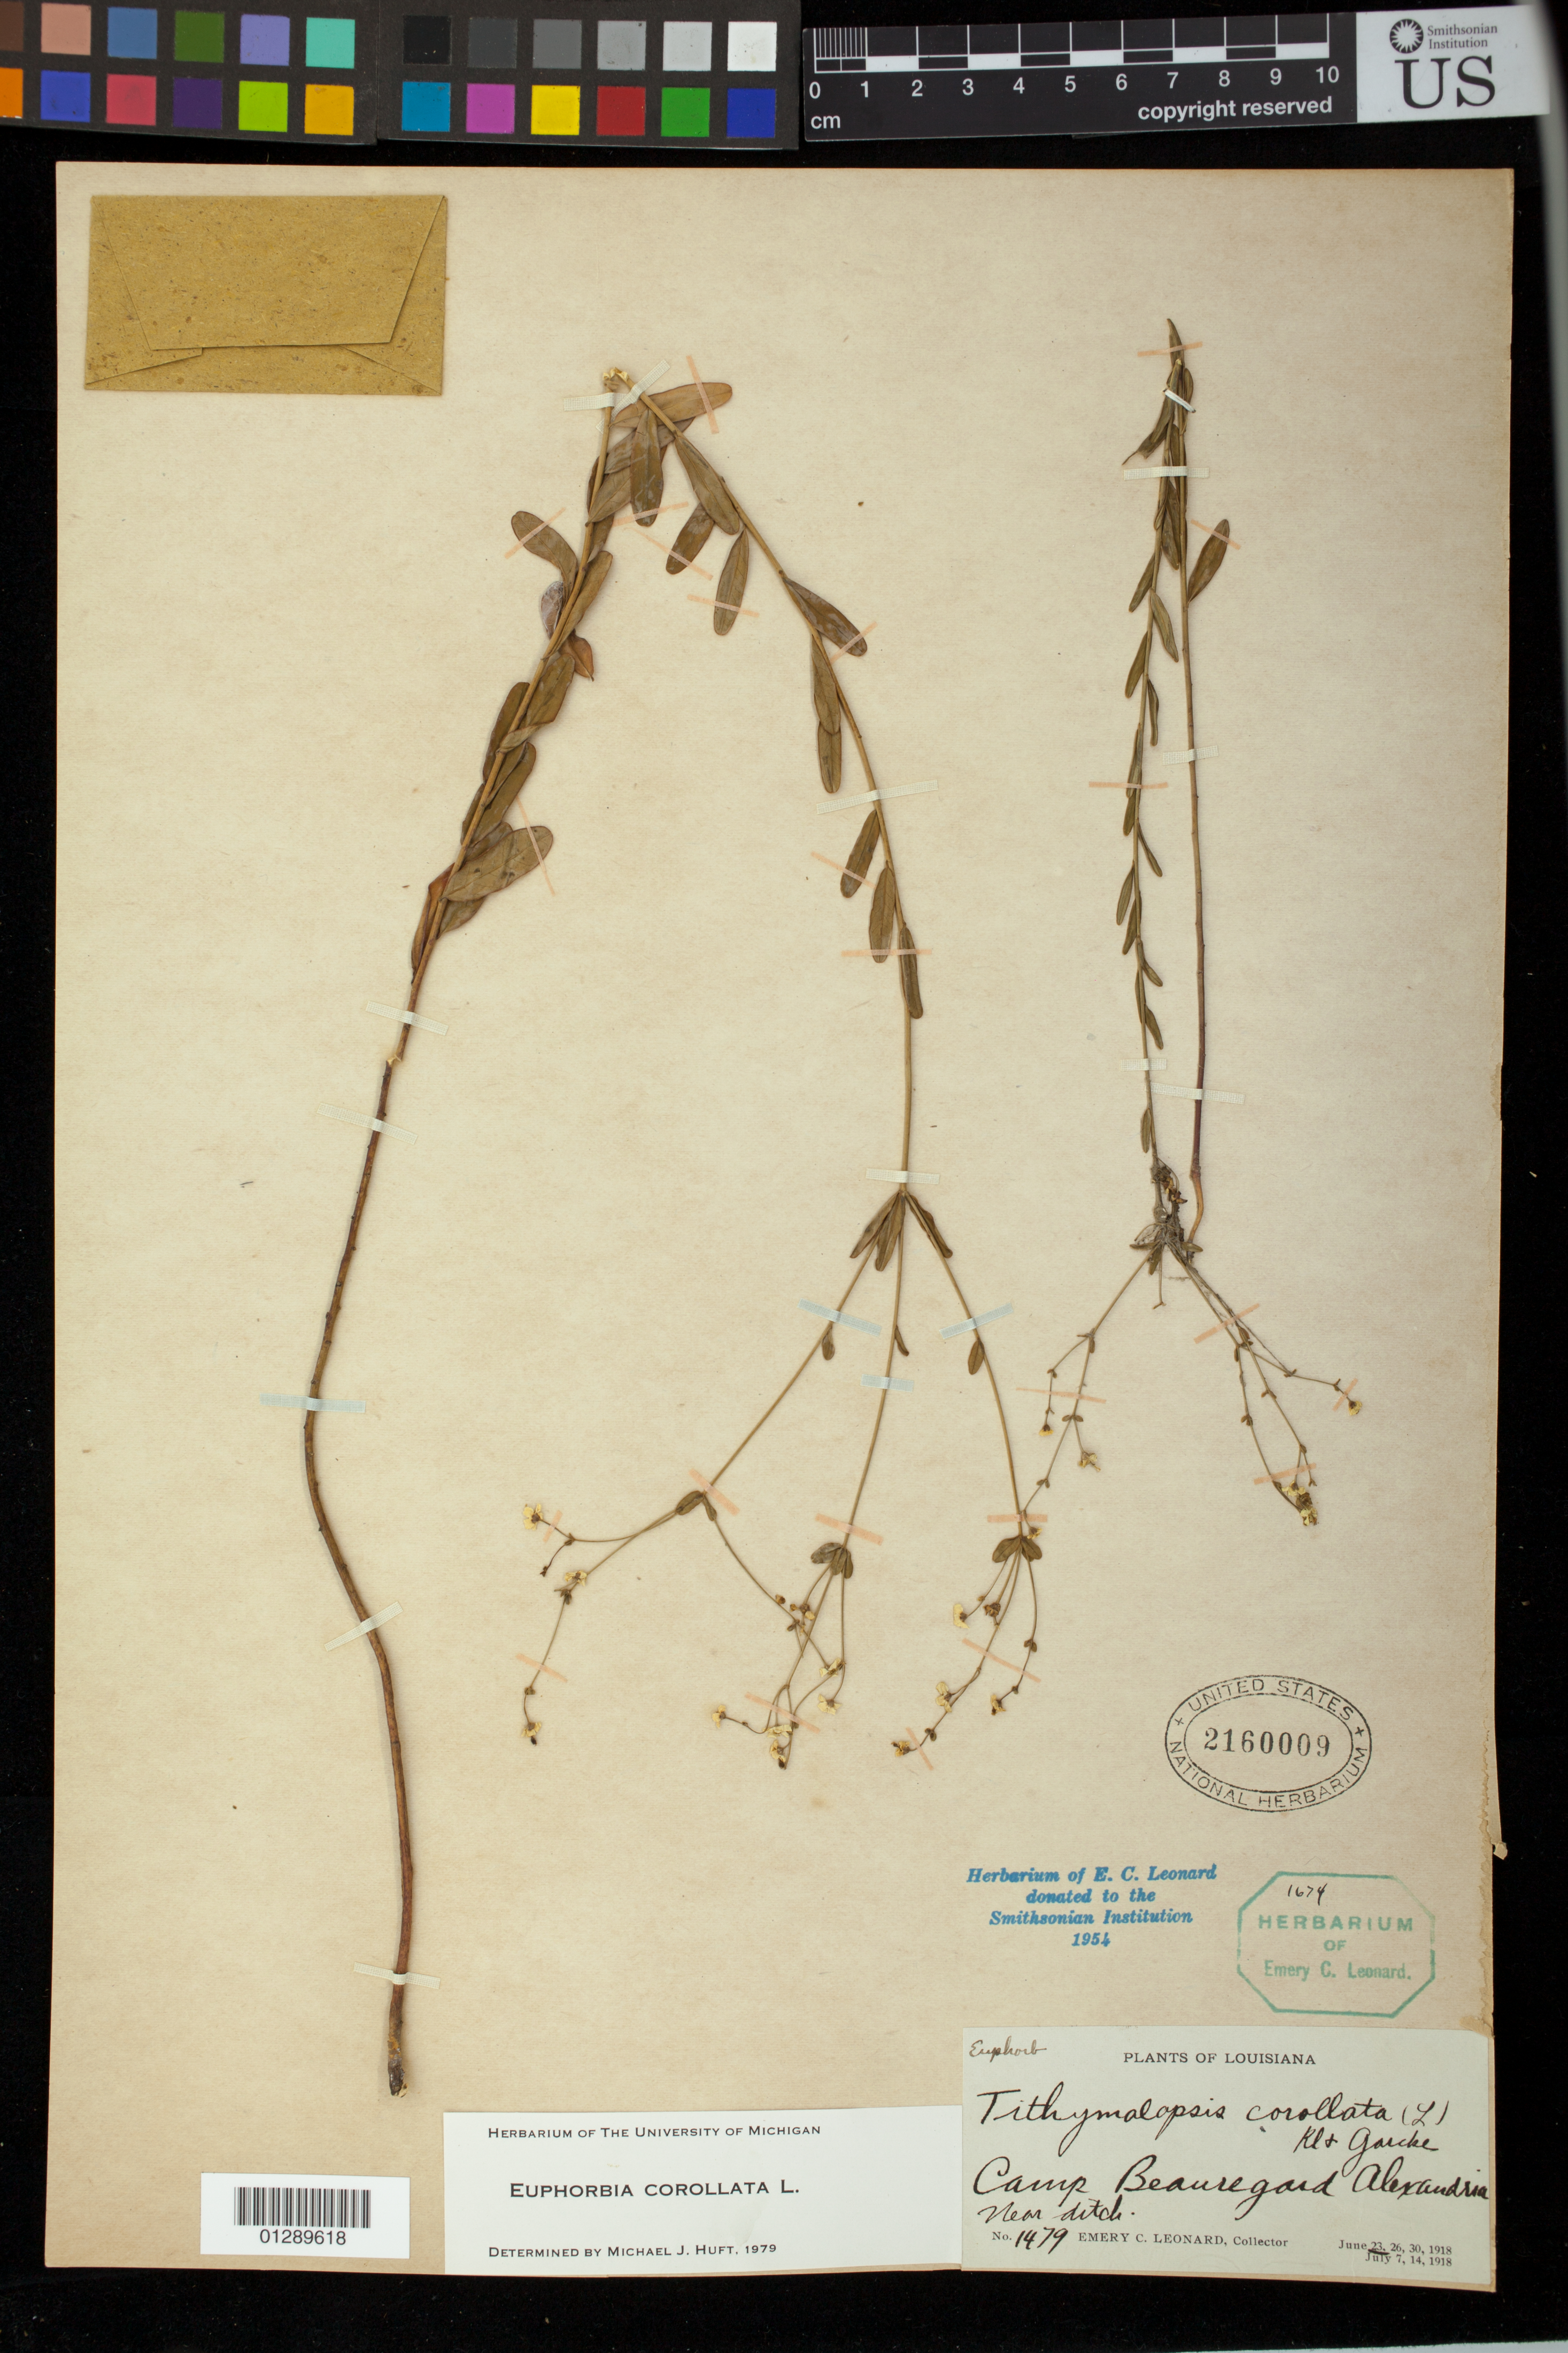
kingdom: Plantae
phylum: Tracheophyta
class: Magnoliopsida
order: Malpighiales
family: Euphorbiaceae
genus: Euphorbia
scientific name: Euphorbia corollata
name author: L.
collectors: E. C. Leonard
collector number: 1479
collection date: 1918-06-23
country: United States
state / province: Louisiana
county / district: Rapides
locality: Camp Beauregard Alexandria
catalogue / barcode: US 2160009